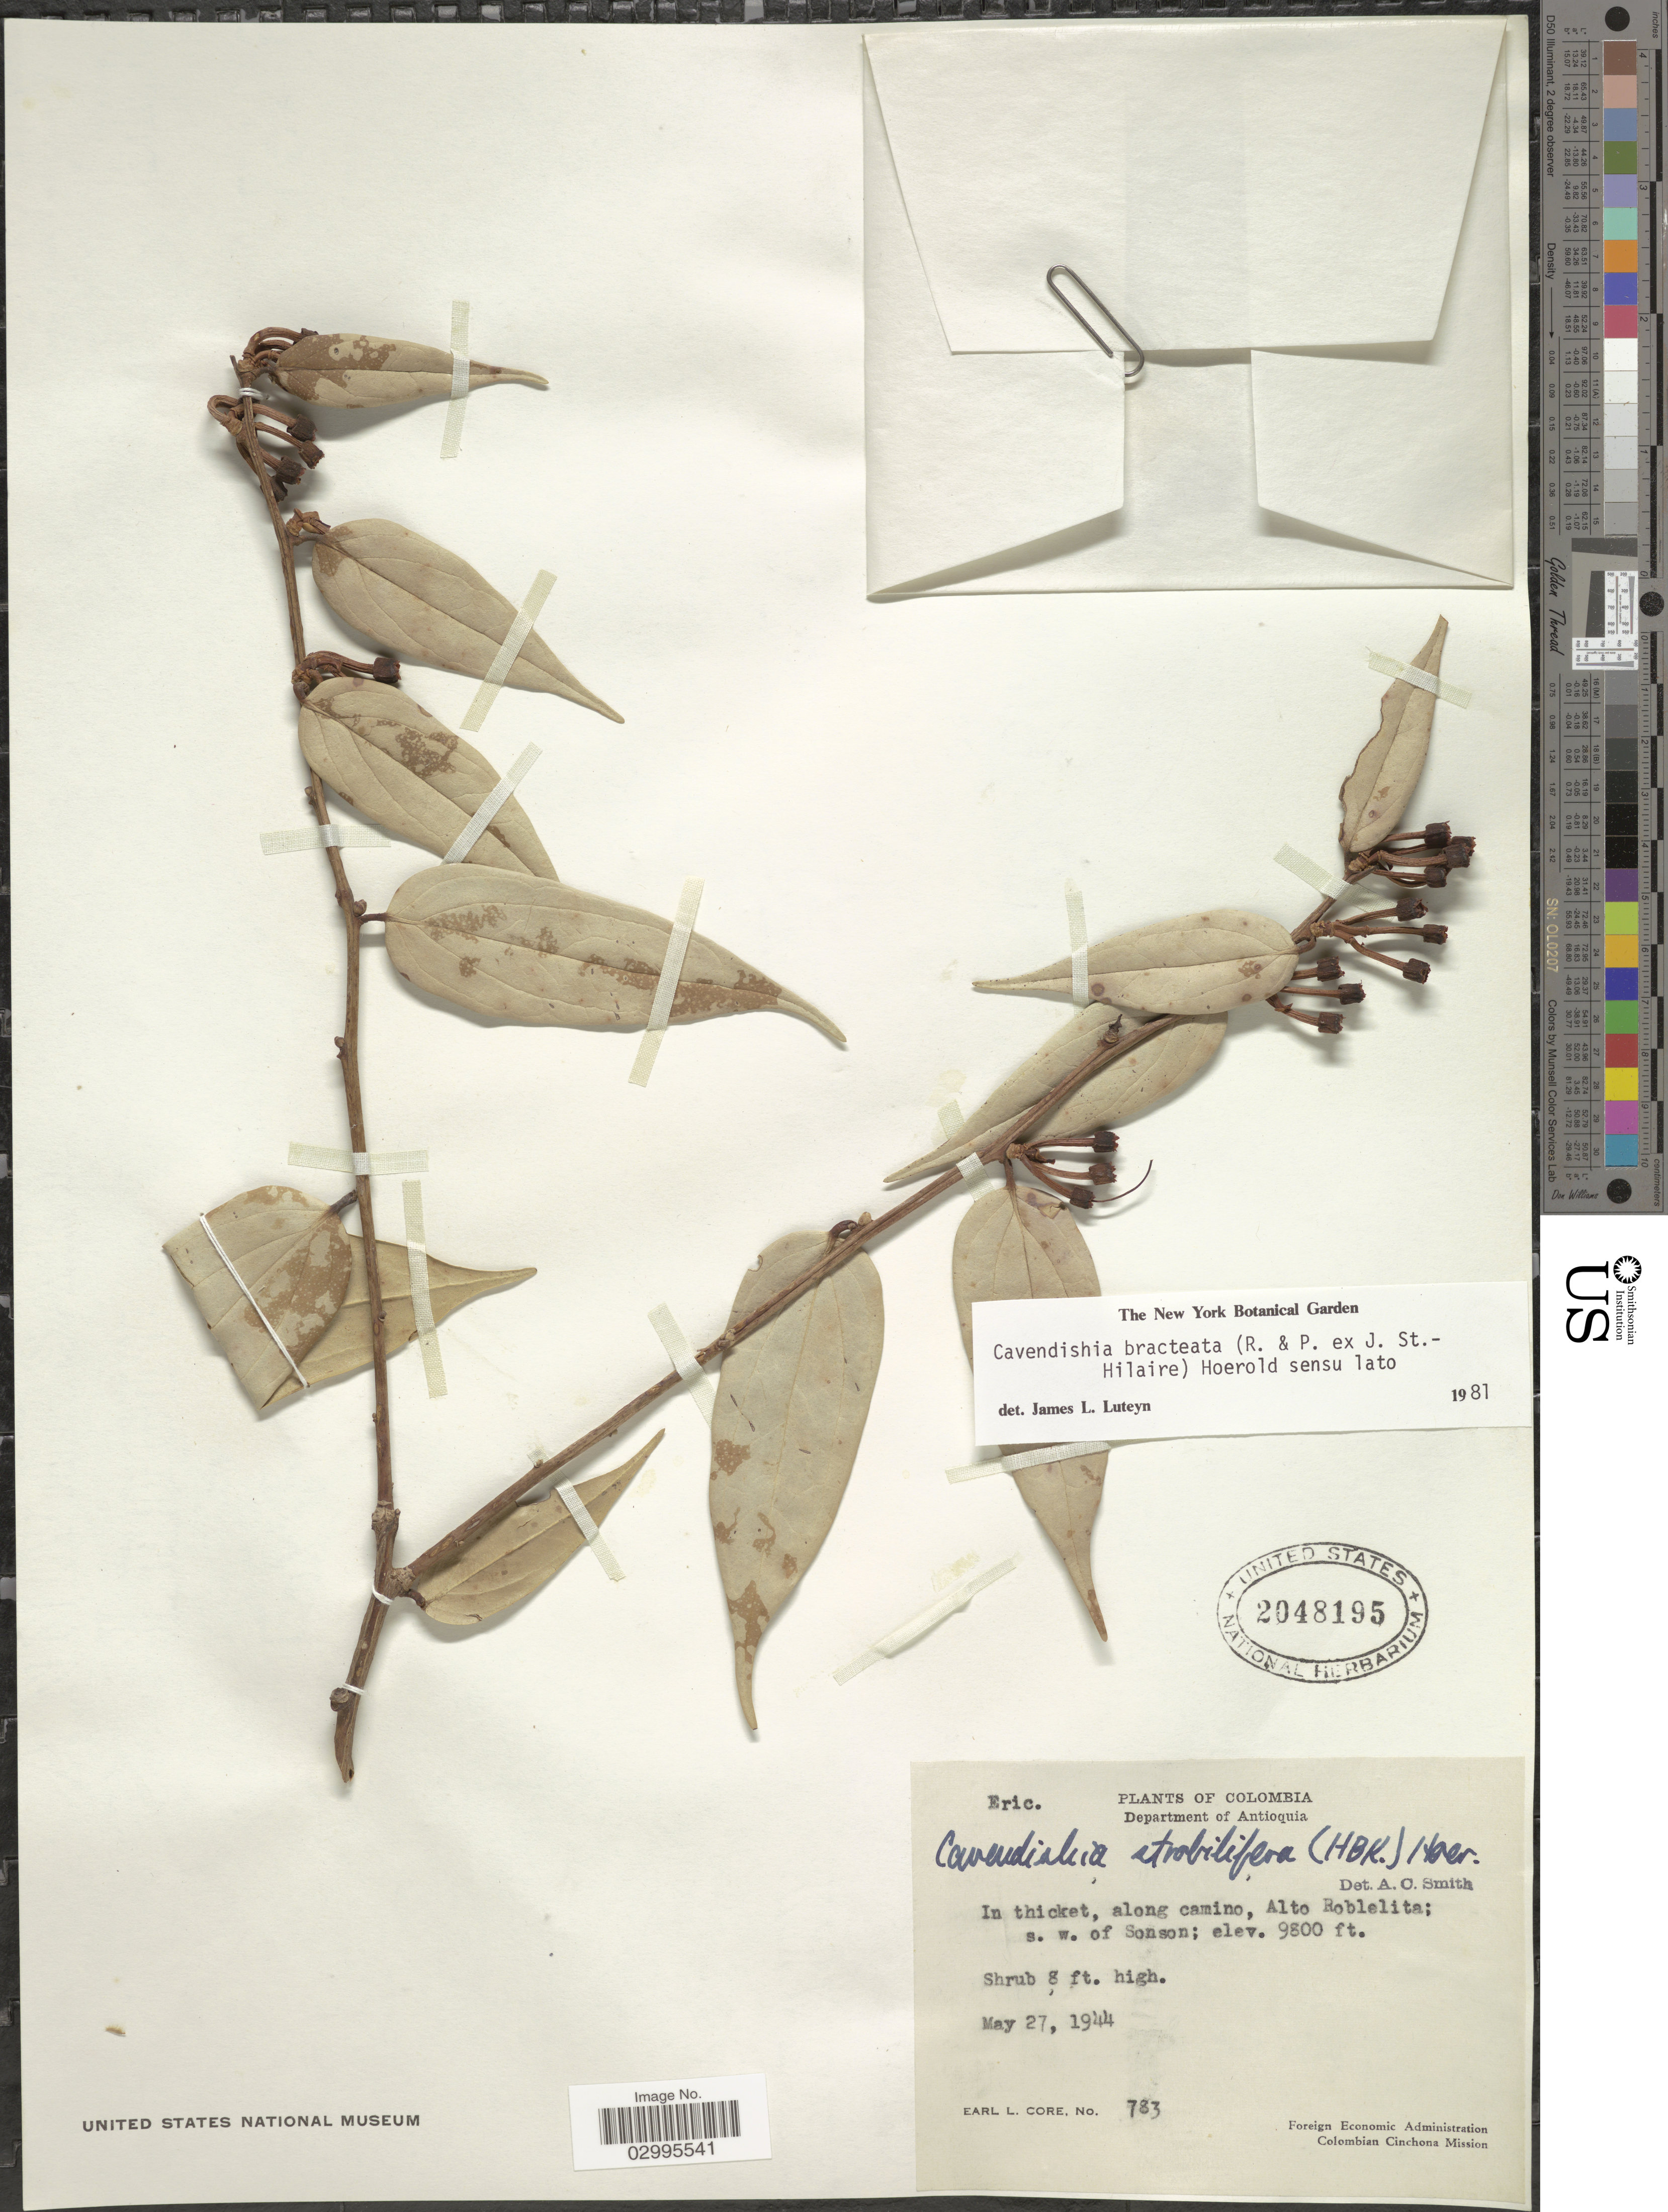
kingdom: Plantae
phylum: Tracheophyta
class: Magnoliopsida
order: Ericales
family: Ericaceae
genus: Cavendishia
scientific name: Cavendishia bracteata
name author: (Ruiz & Pav. ex J. St.-Hil.) Hoerold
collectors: E. Core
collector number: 783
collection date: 1944-05-27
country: Colombia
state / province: Antioquia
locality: Department of Antioquia. In thicket, along camino, Alto Roblelita; s.w. of Sonson.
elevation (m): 2987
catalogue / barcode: US 2048195